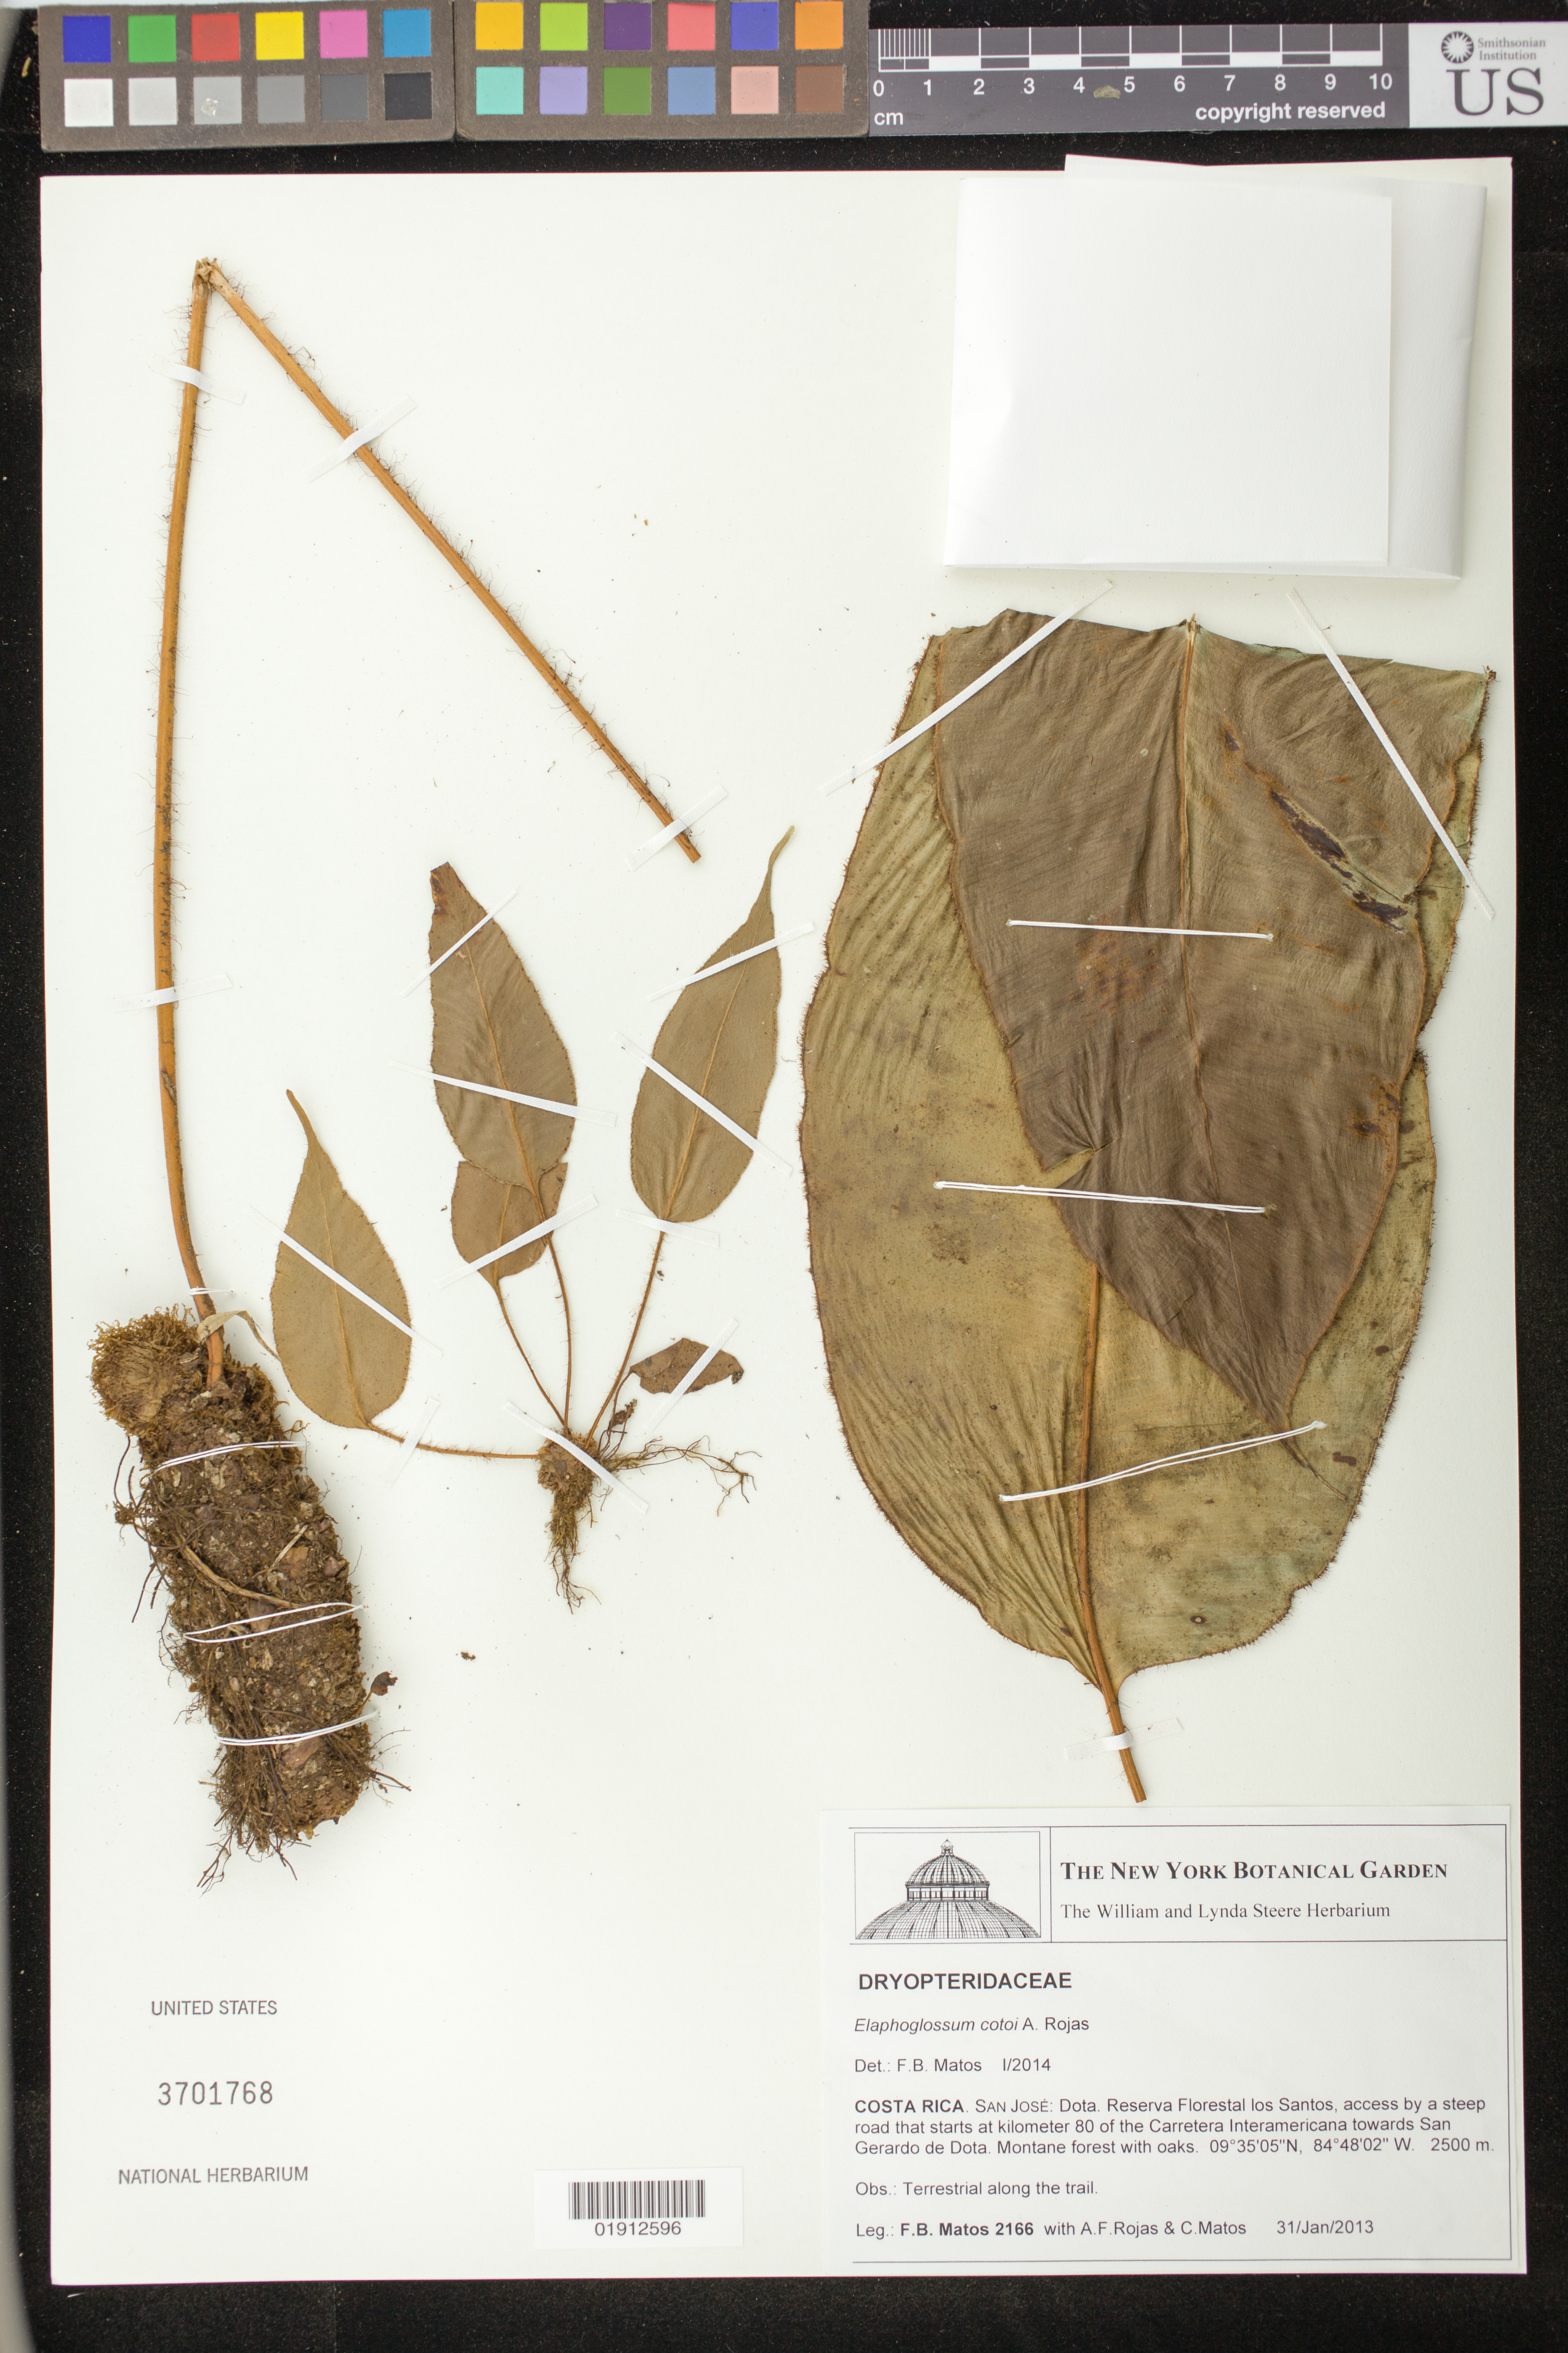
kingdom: Plantae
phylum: Tracheophyta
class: Polypodiopsida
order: Polypodiales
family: Dryopteridaceae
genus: Elaphoglossum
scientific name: Elaphoglossum cotoi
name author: A. Rojas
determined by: Matos, F. B.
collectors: F. Matos, A. Rojas & C. Matos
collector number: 2166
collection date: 2013-01-31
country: Costa Rica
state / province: San Jose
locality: Dota, Reserva Florestal los Santos, access by a steep road that starts at kilometer 80 of the Carretera Interamericana towards San Gerardo de Dota.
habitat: Montane forest with oaks.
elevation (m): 2500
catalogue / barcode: US 3701768